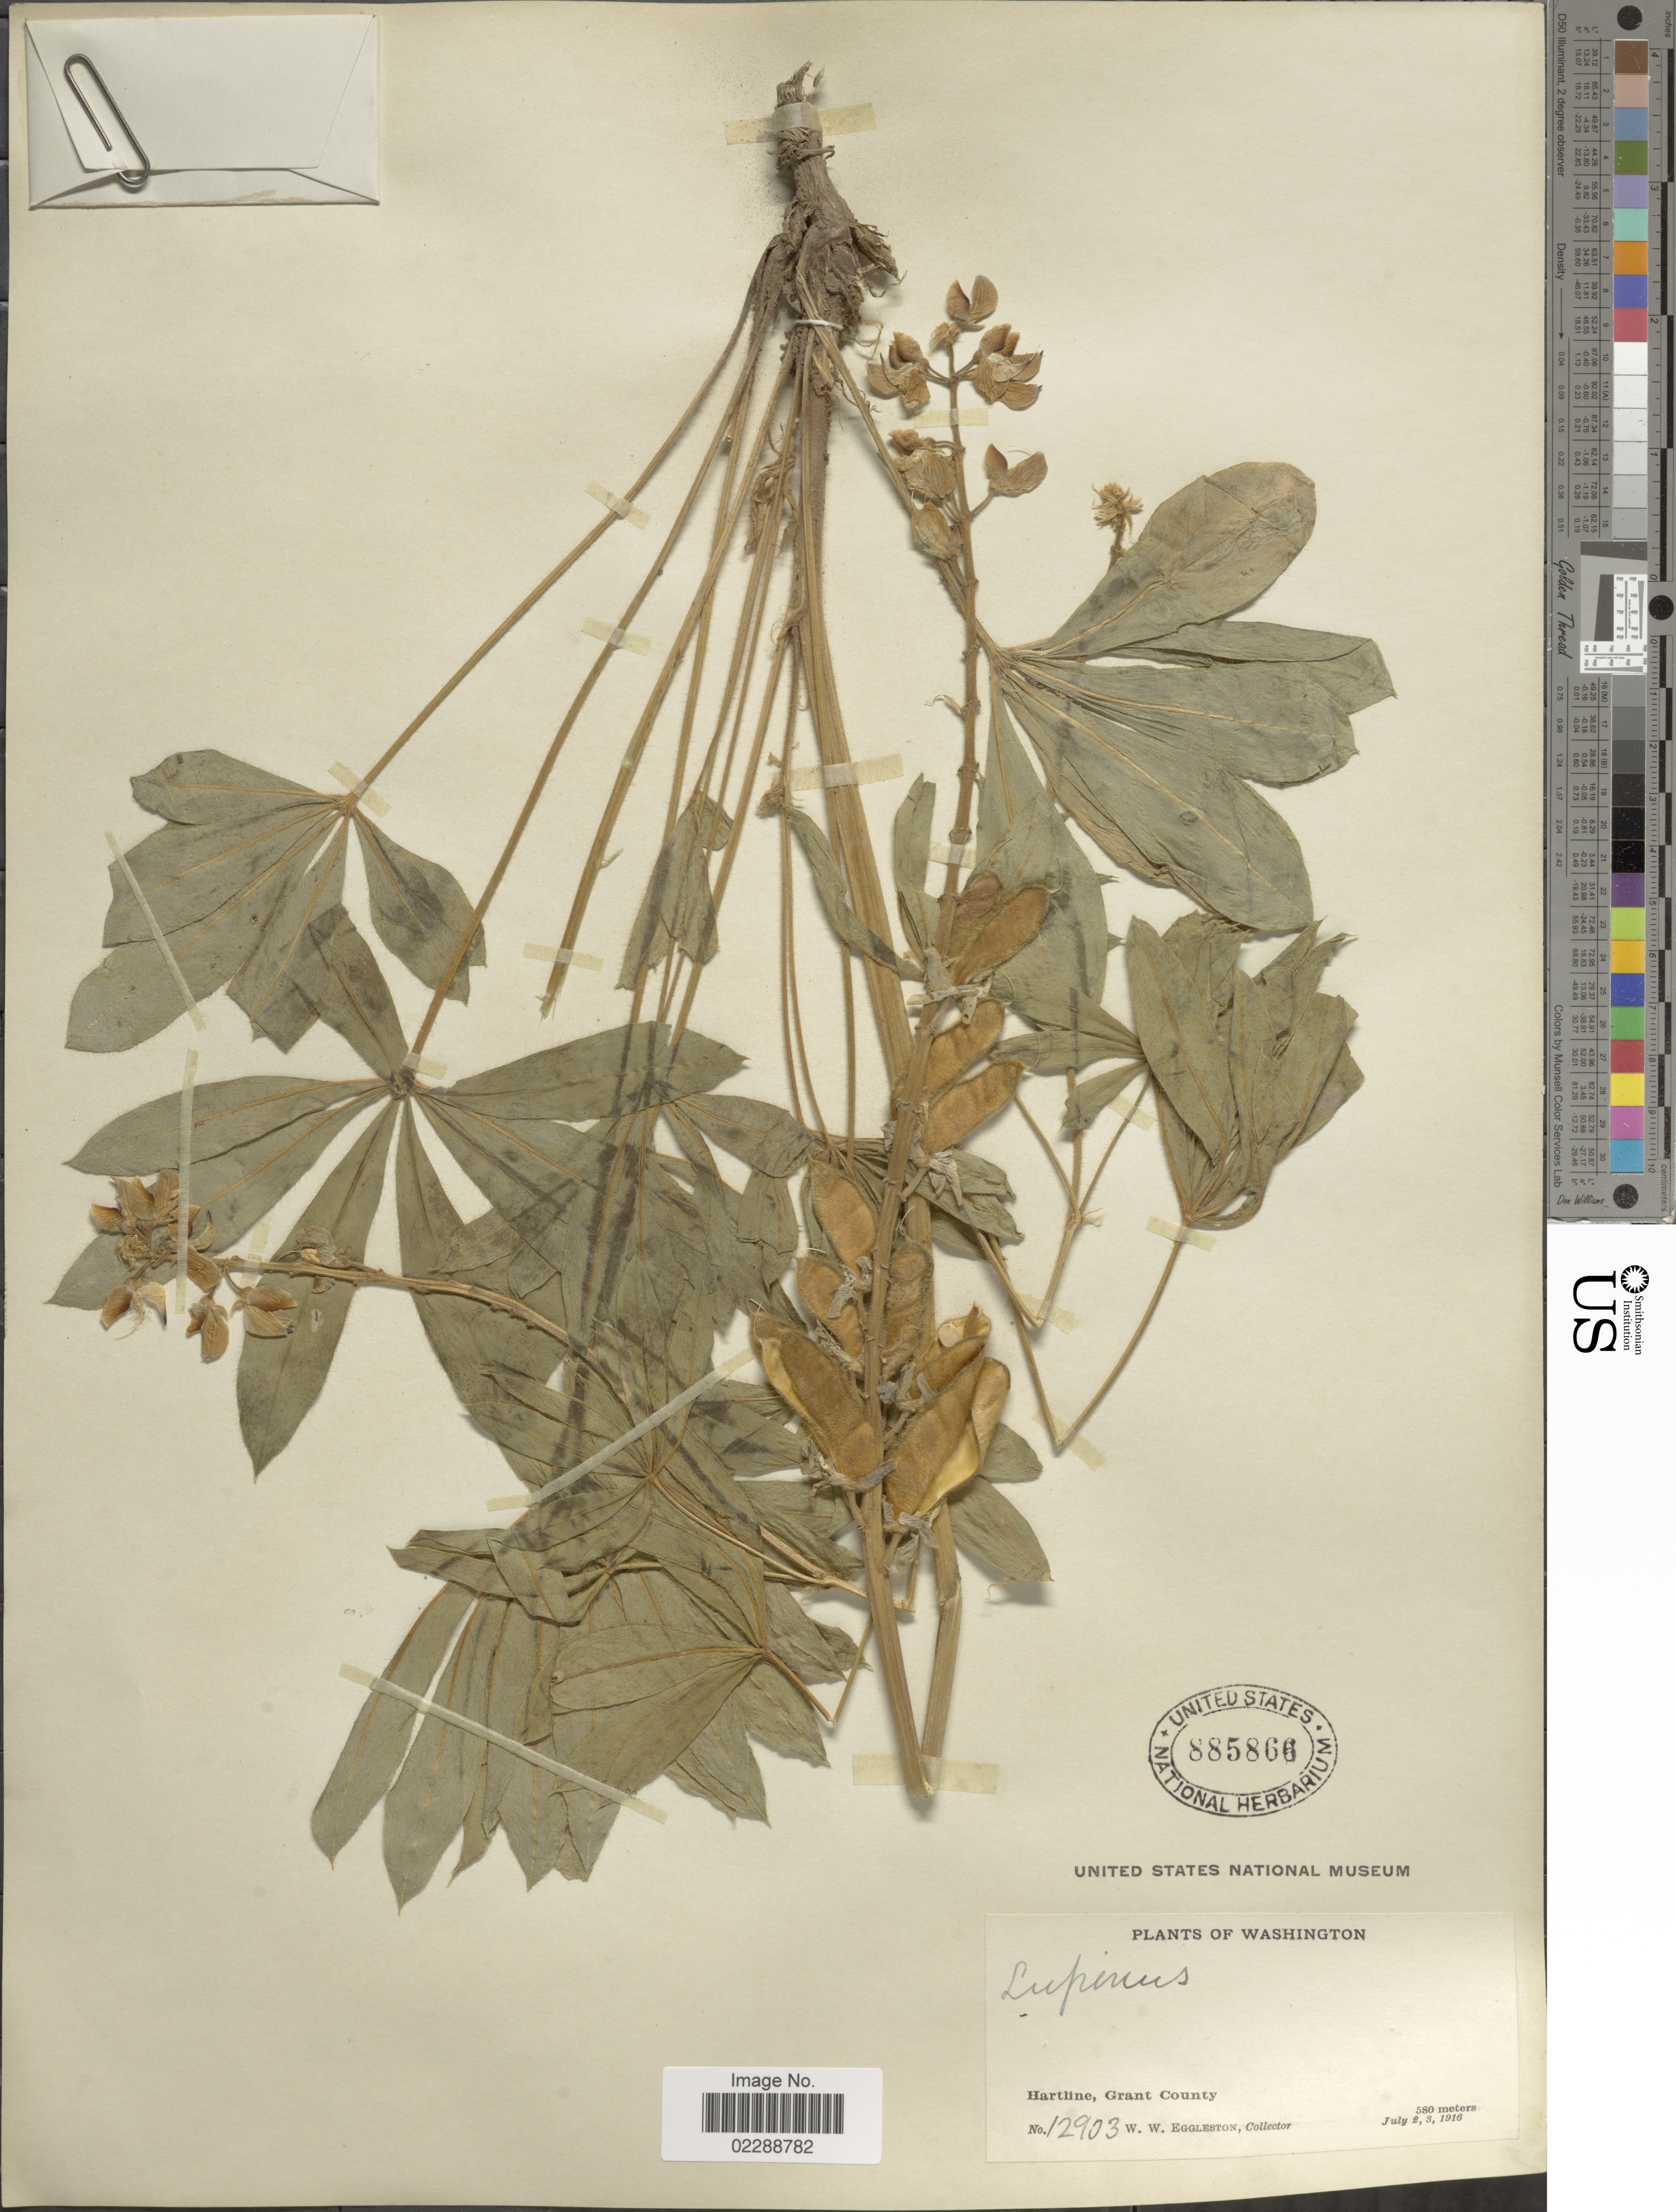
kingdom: Plantae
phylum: Tracheophyta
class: Magnoliopsida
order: Fabales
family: Fabaceae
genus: Lupinus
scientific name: Lupinus sp.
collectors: W. W. Eggleston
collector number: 12903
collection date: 1916-07-02/1916-07-03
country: United States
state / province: Washington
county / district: Grant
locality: Hartline, Grant County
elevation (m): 580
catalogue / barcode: US 885866